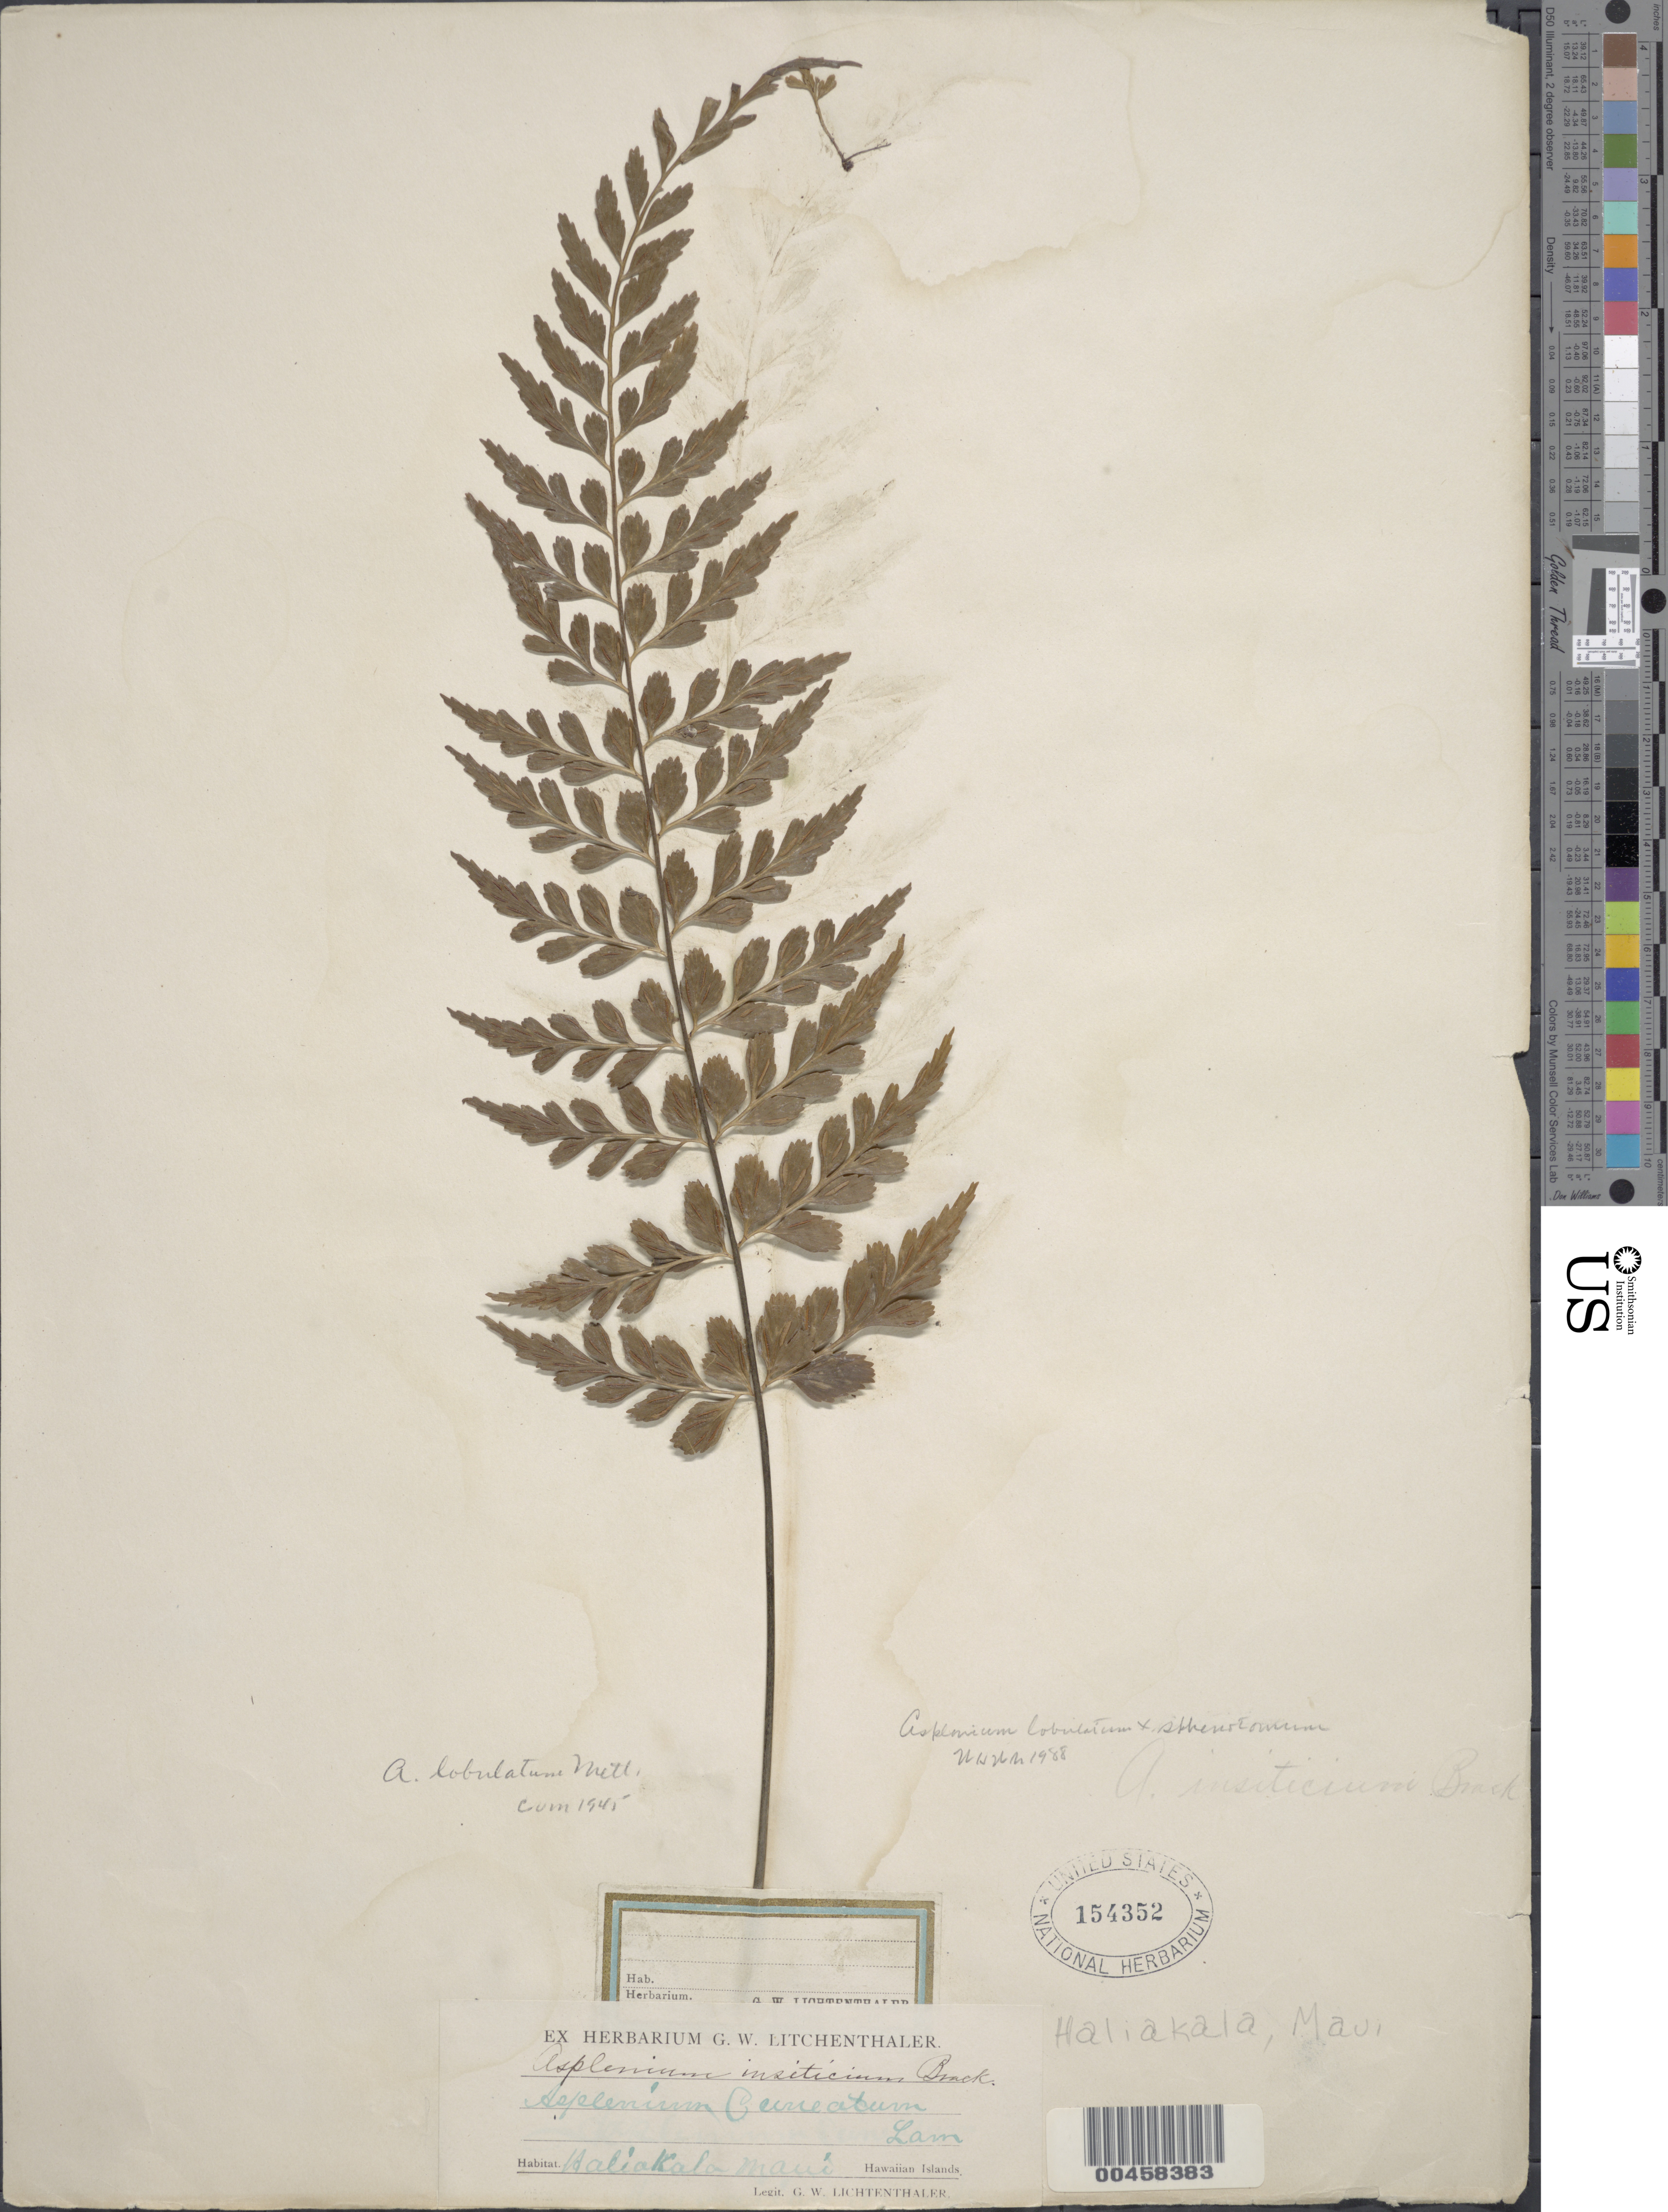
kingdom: Plantae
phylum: Tracheophyta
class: Polypodiopsida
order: Polypodiales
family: Aspleniaceae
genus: Asplenium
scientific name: Asplenium lobulatum x A. sphenotomum Hillebr.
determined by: Wagner, W. H.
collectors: G. Lichtenthaler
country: United States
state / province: Hawaii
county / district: Maui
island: Maui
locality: Hawaiian Islands, Haliakala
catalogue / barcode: US 154352